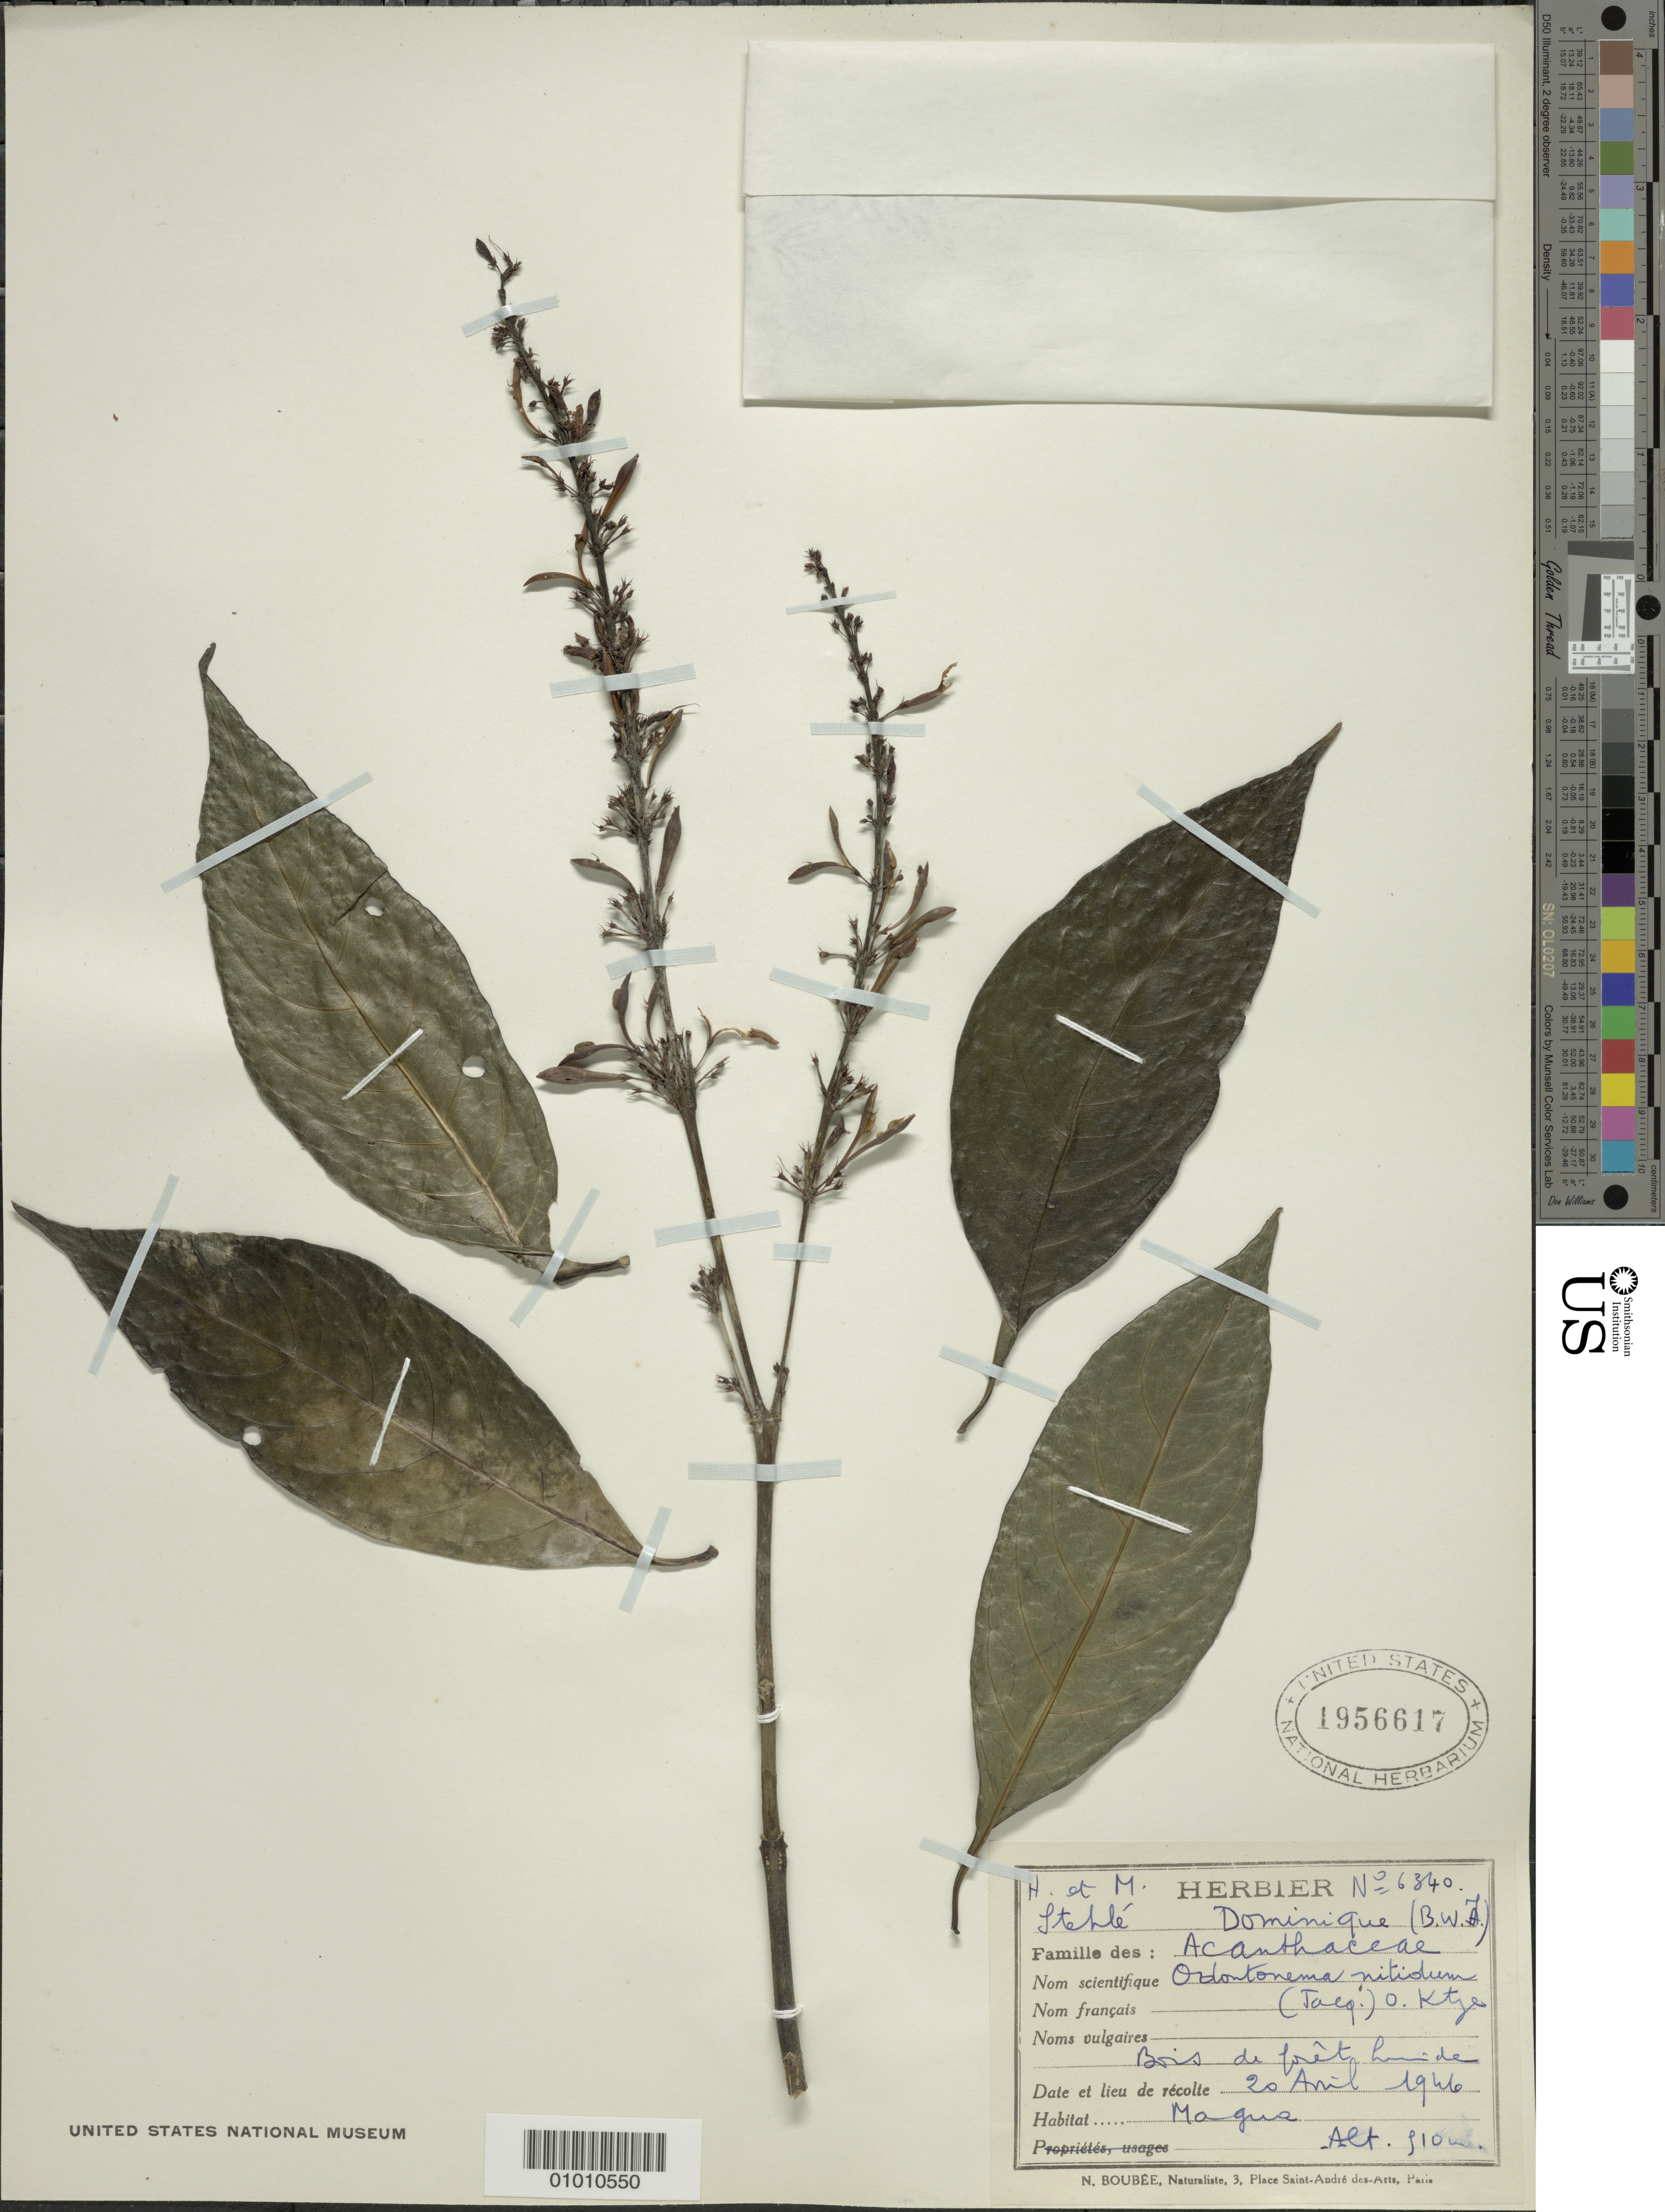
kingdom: Plantae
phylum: Tracheophyta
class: Magnoliopsida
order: Lamiales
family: Acanthaceae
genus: Odontonema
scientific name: Odontonema nitidum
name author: (Jacq.) Kuntze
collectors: H. Stehlé & M. Stehlé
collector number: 6340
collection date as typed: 20 Apr 1946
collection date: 1946-04-20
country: Dominica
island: Dominica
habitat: Bois de forêt humide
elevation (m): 510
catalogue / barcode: US 1956617